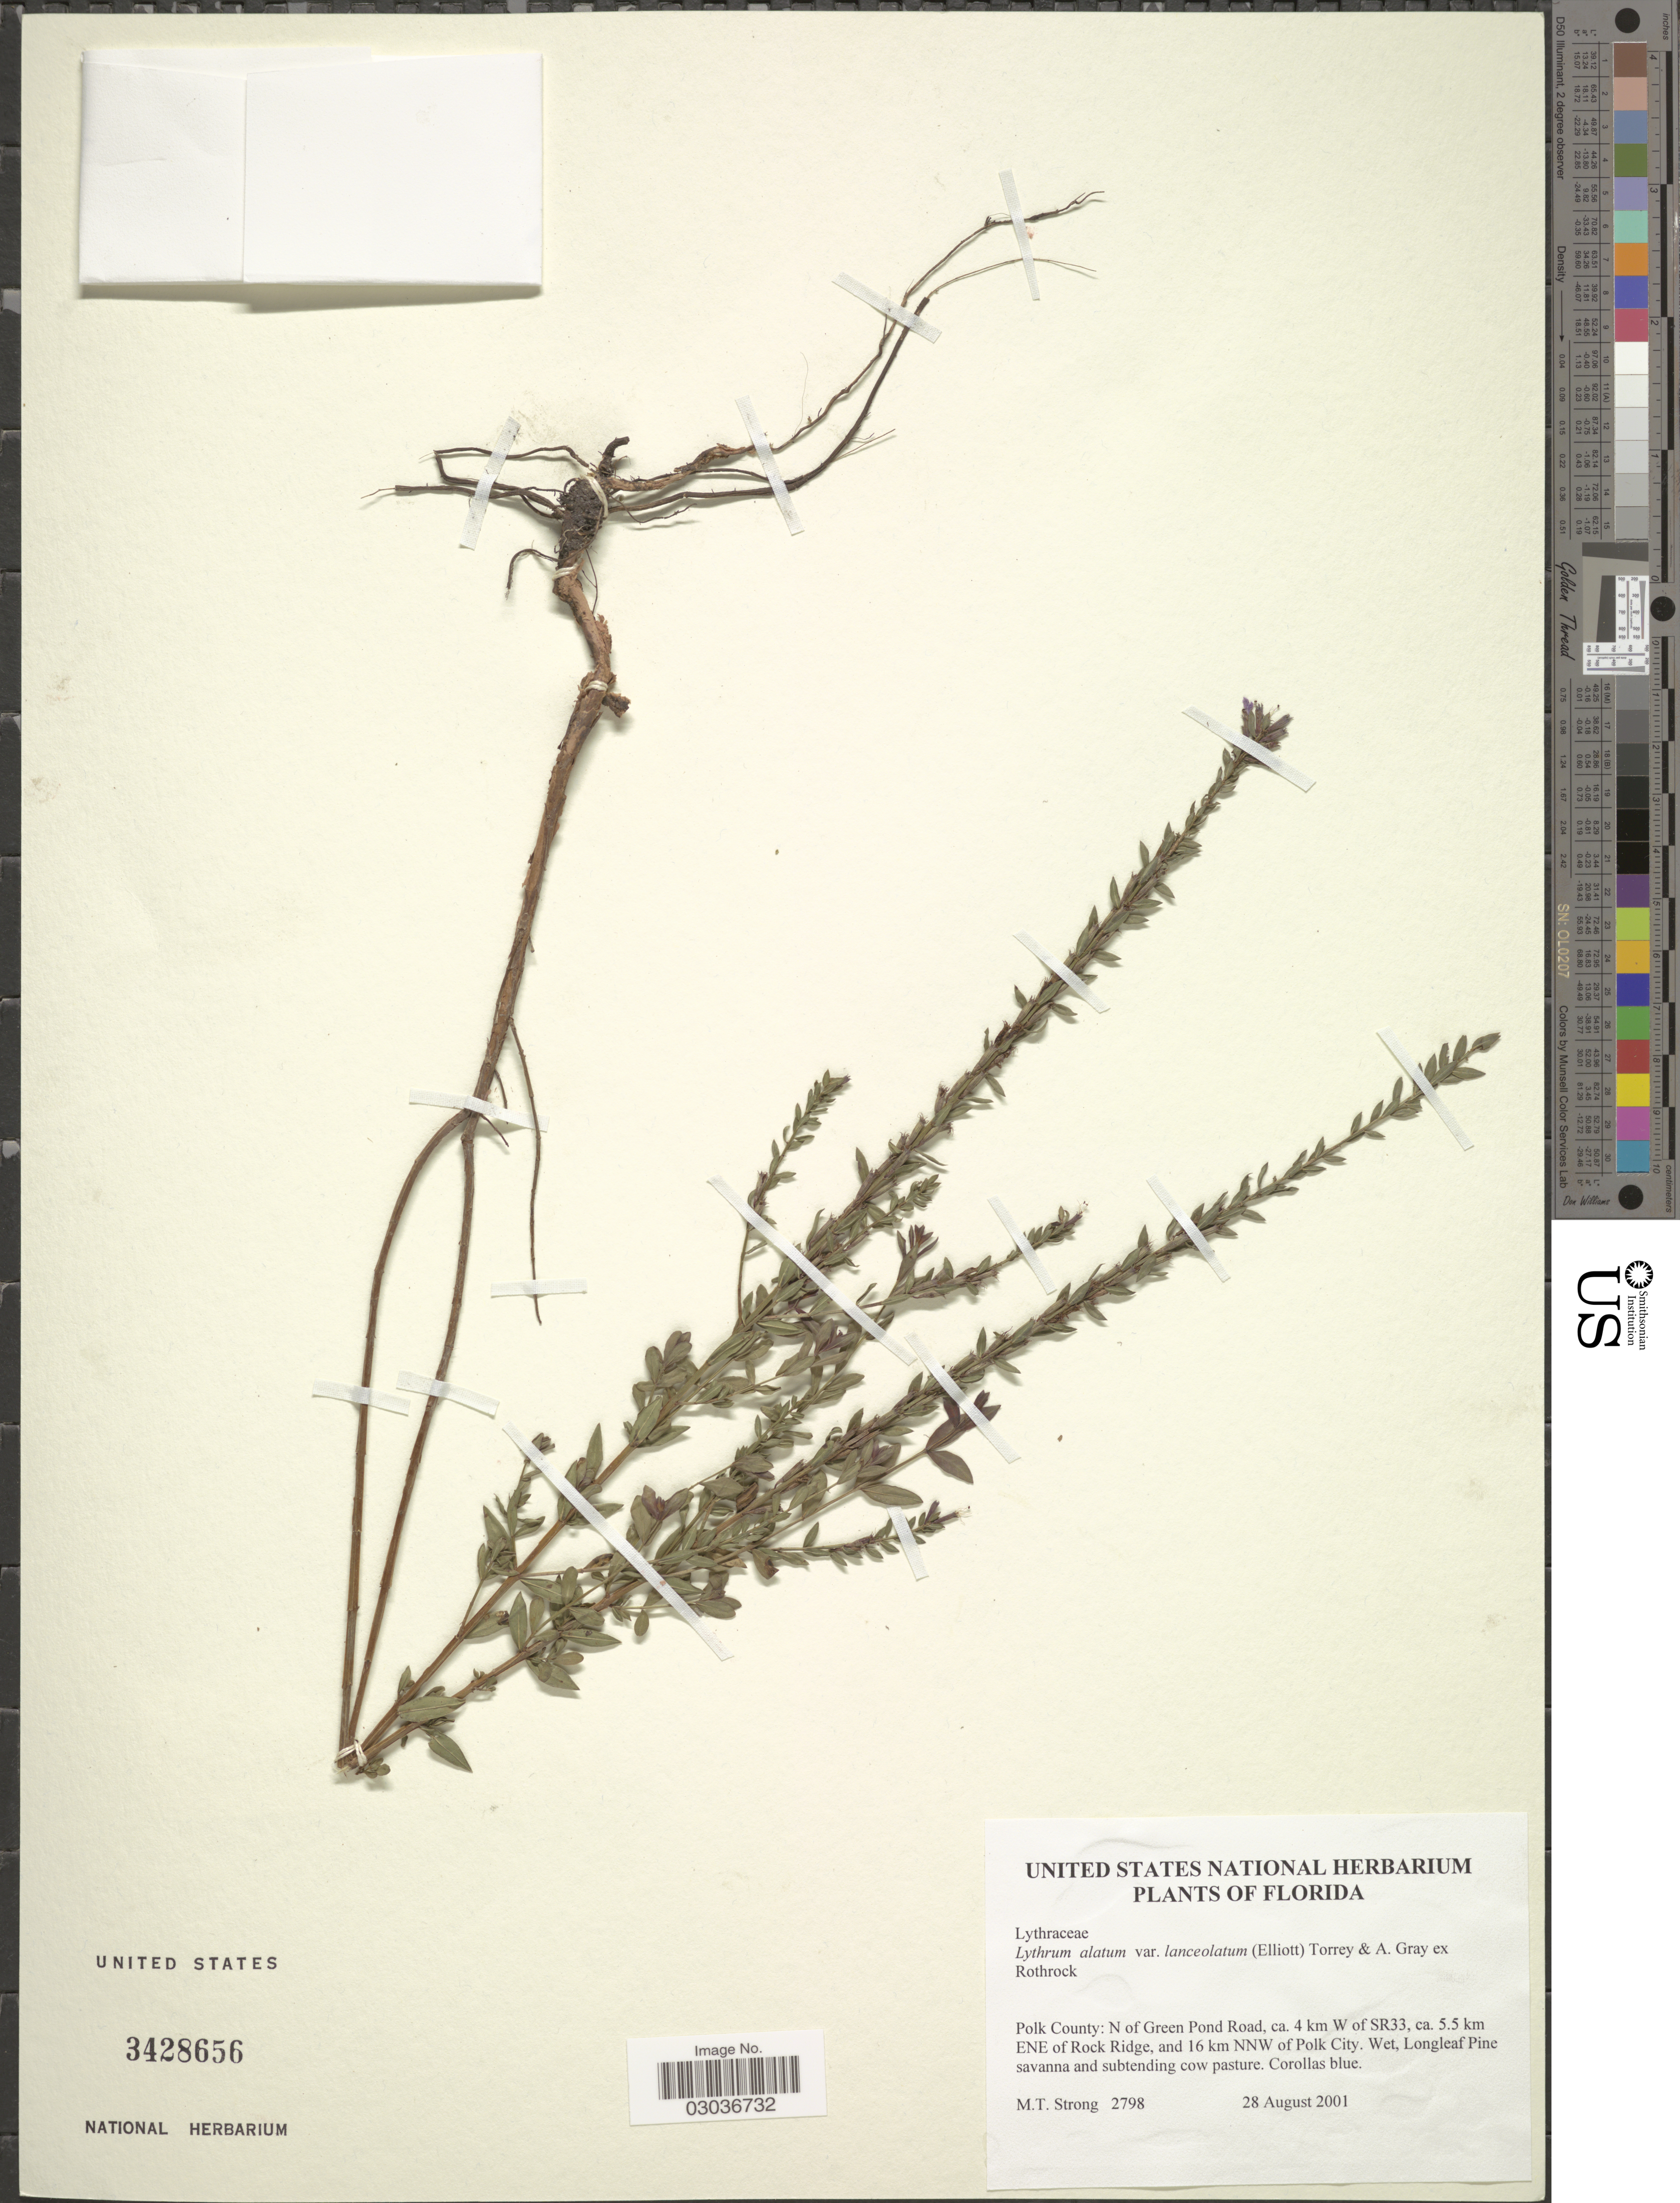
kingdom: Plantae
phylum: Tracheophyta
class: Magnoliopsida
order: Myrtales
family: Lythraceae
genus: Lythrum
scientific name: Lythrum alatum var. lanceolatum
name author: (Elliott) A. Gray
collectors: M. T. Strong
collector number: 2798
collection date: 2001-08-28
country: United States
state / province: Florida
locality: Polk County: N of Green Pond Road, ca. 4 km W of SR33, ca. 5.5 km ENE of Rock Ridge, and 16 km NNW of Polk City.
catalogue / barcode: US 3428656